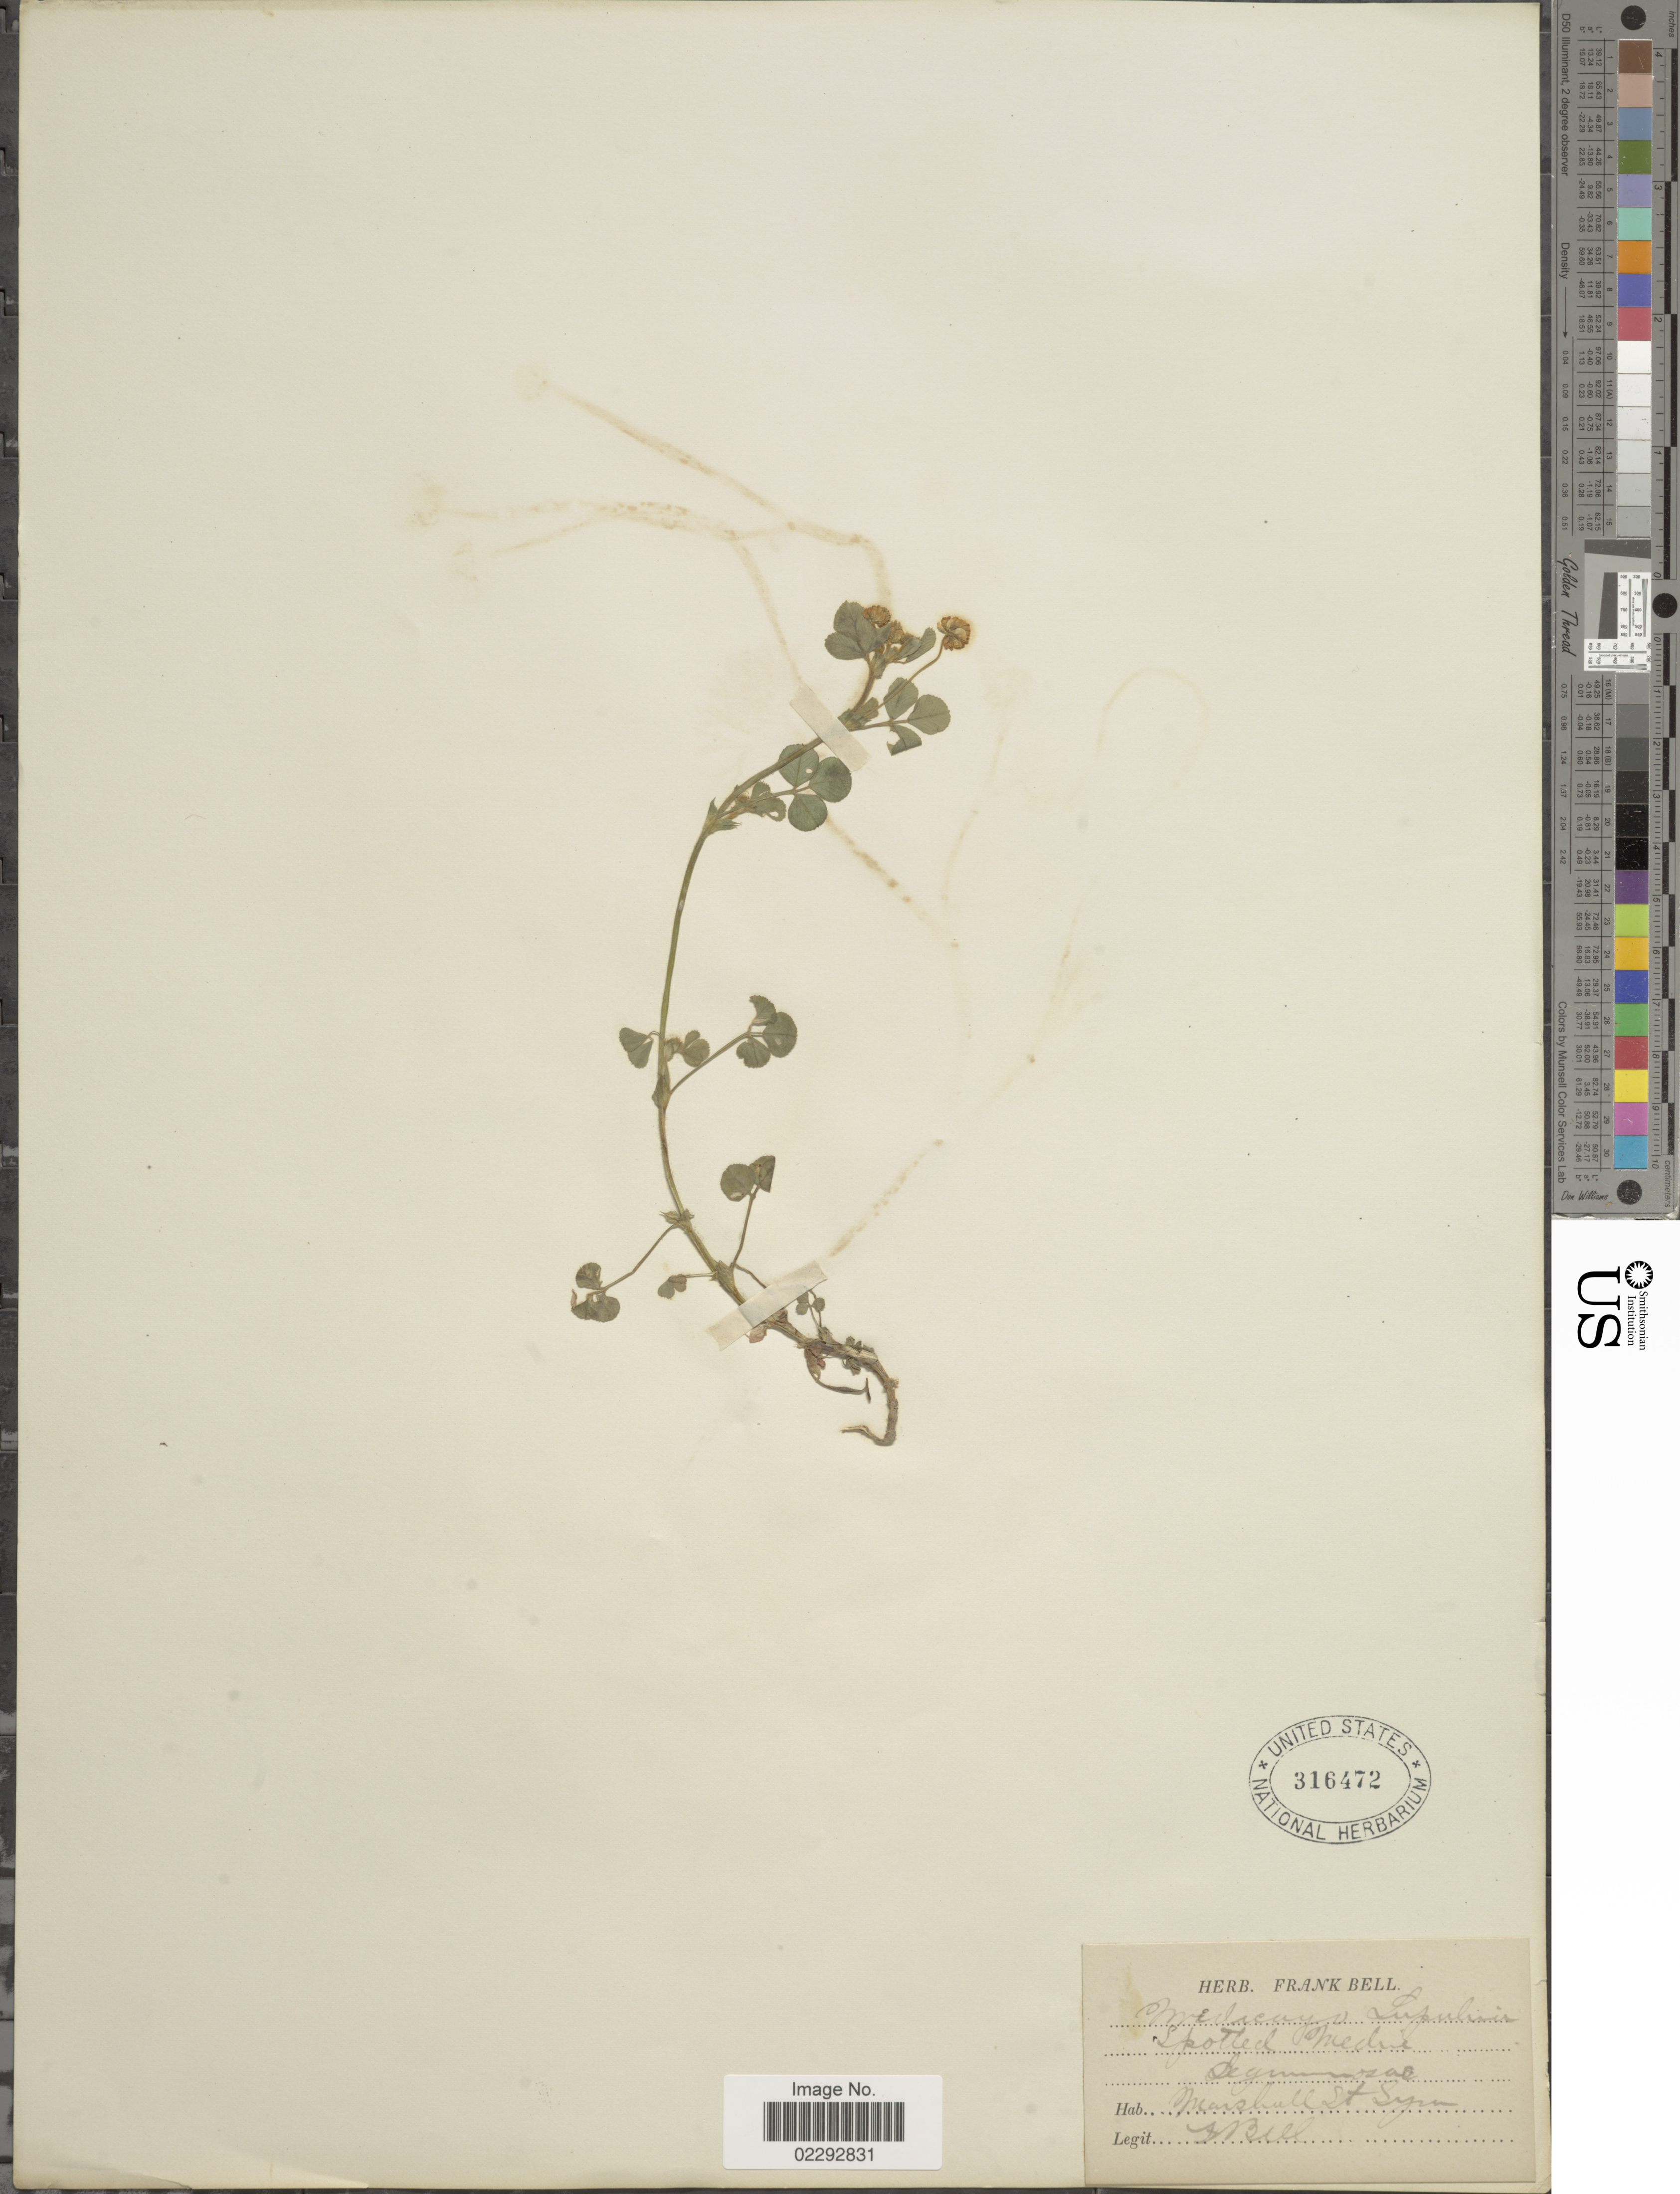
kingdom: Plantae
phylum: Tracheophyta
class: Magnoliopsida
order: Fabales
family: Fabaceae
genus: Medicago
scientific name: Medicago lupulina var. lupulina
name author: L.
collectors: F. Bell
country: United States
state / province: New York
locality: Marshall St. Syracuse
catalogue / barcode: US 316472